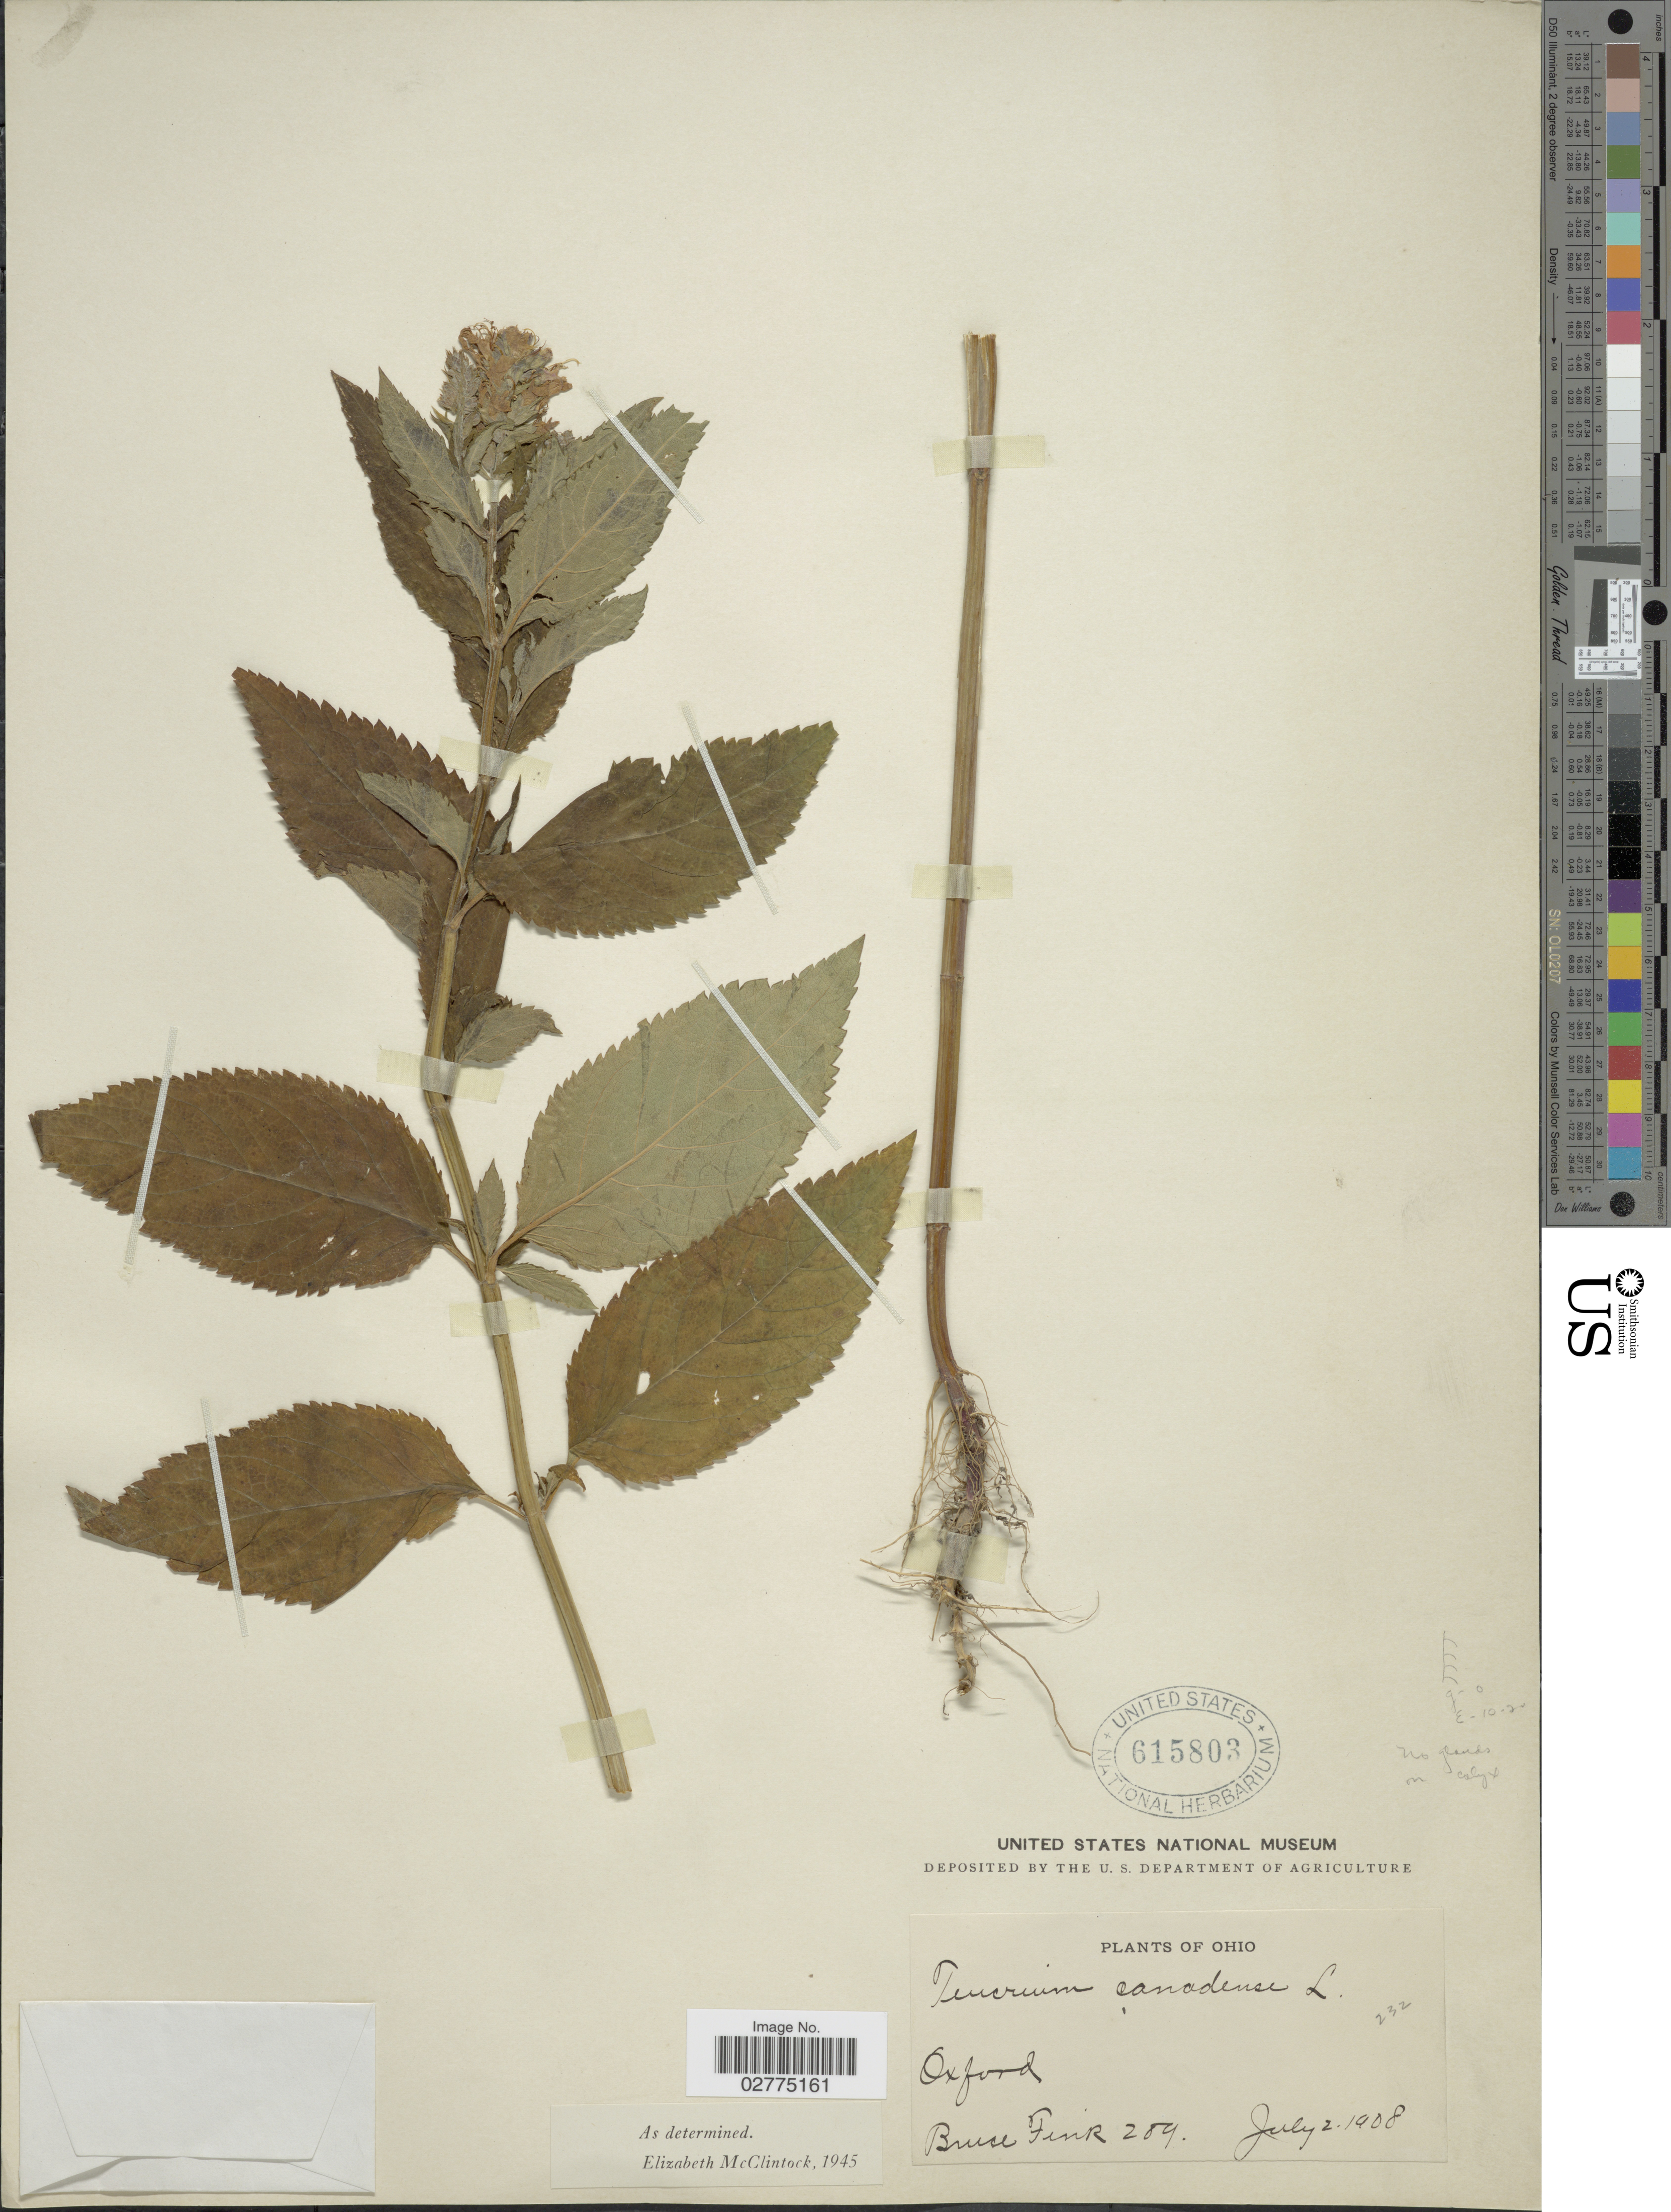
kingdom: Plantae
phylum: Tracheophyta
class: Magnoliopsida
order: Lamiales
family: Lamiaceae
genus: Teucrium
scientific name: Teucrium canadense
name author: L.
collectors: B. Fink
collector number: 209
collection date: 1908-07-02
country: United States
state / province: Ohio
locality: Oxford.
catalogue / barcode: US 615803